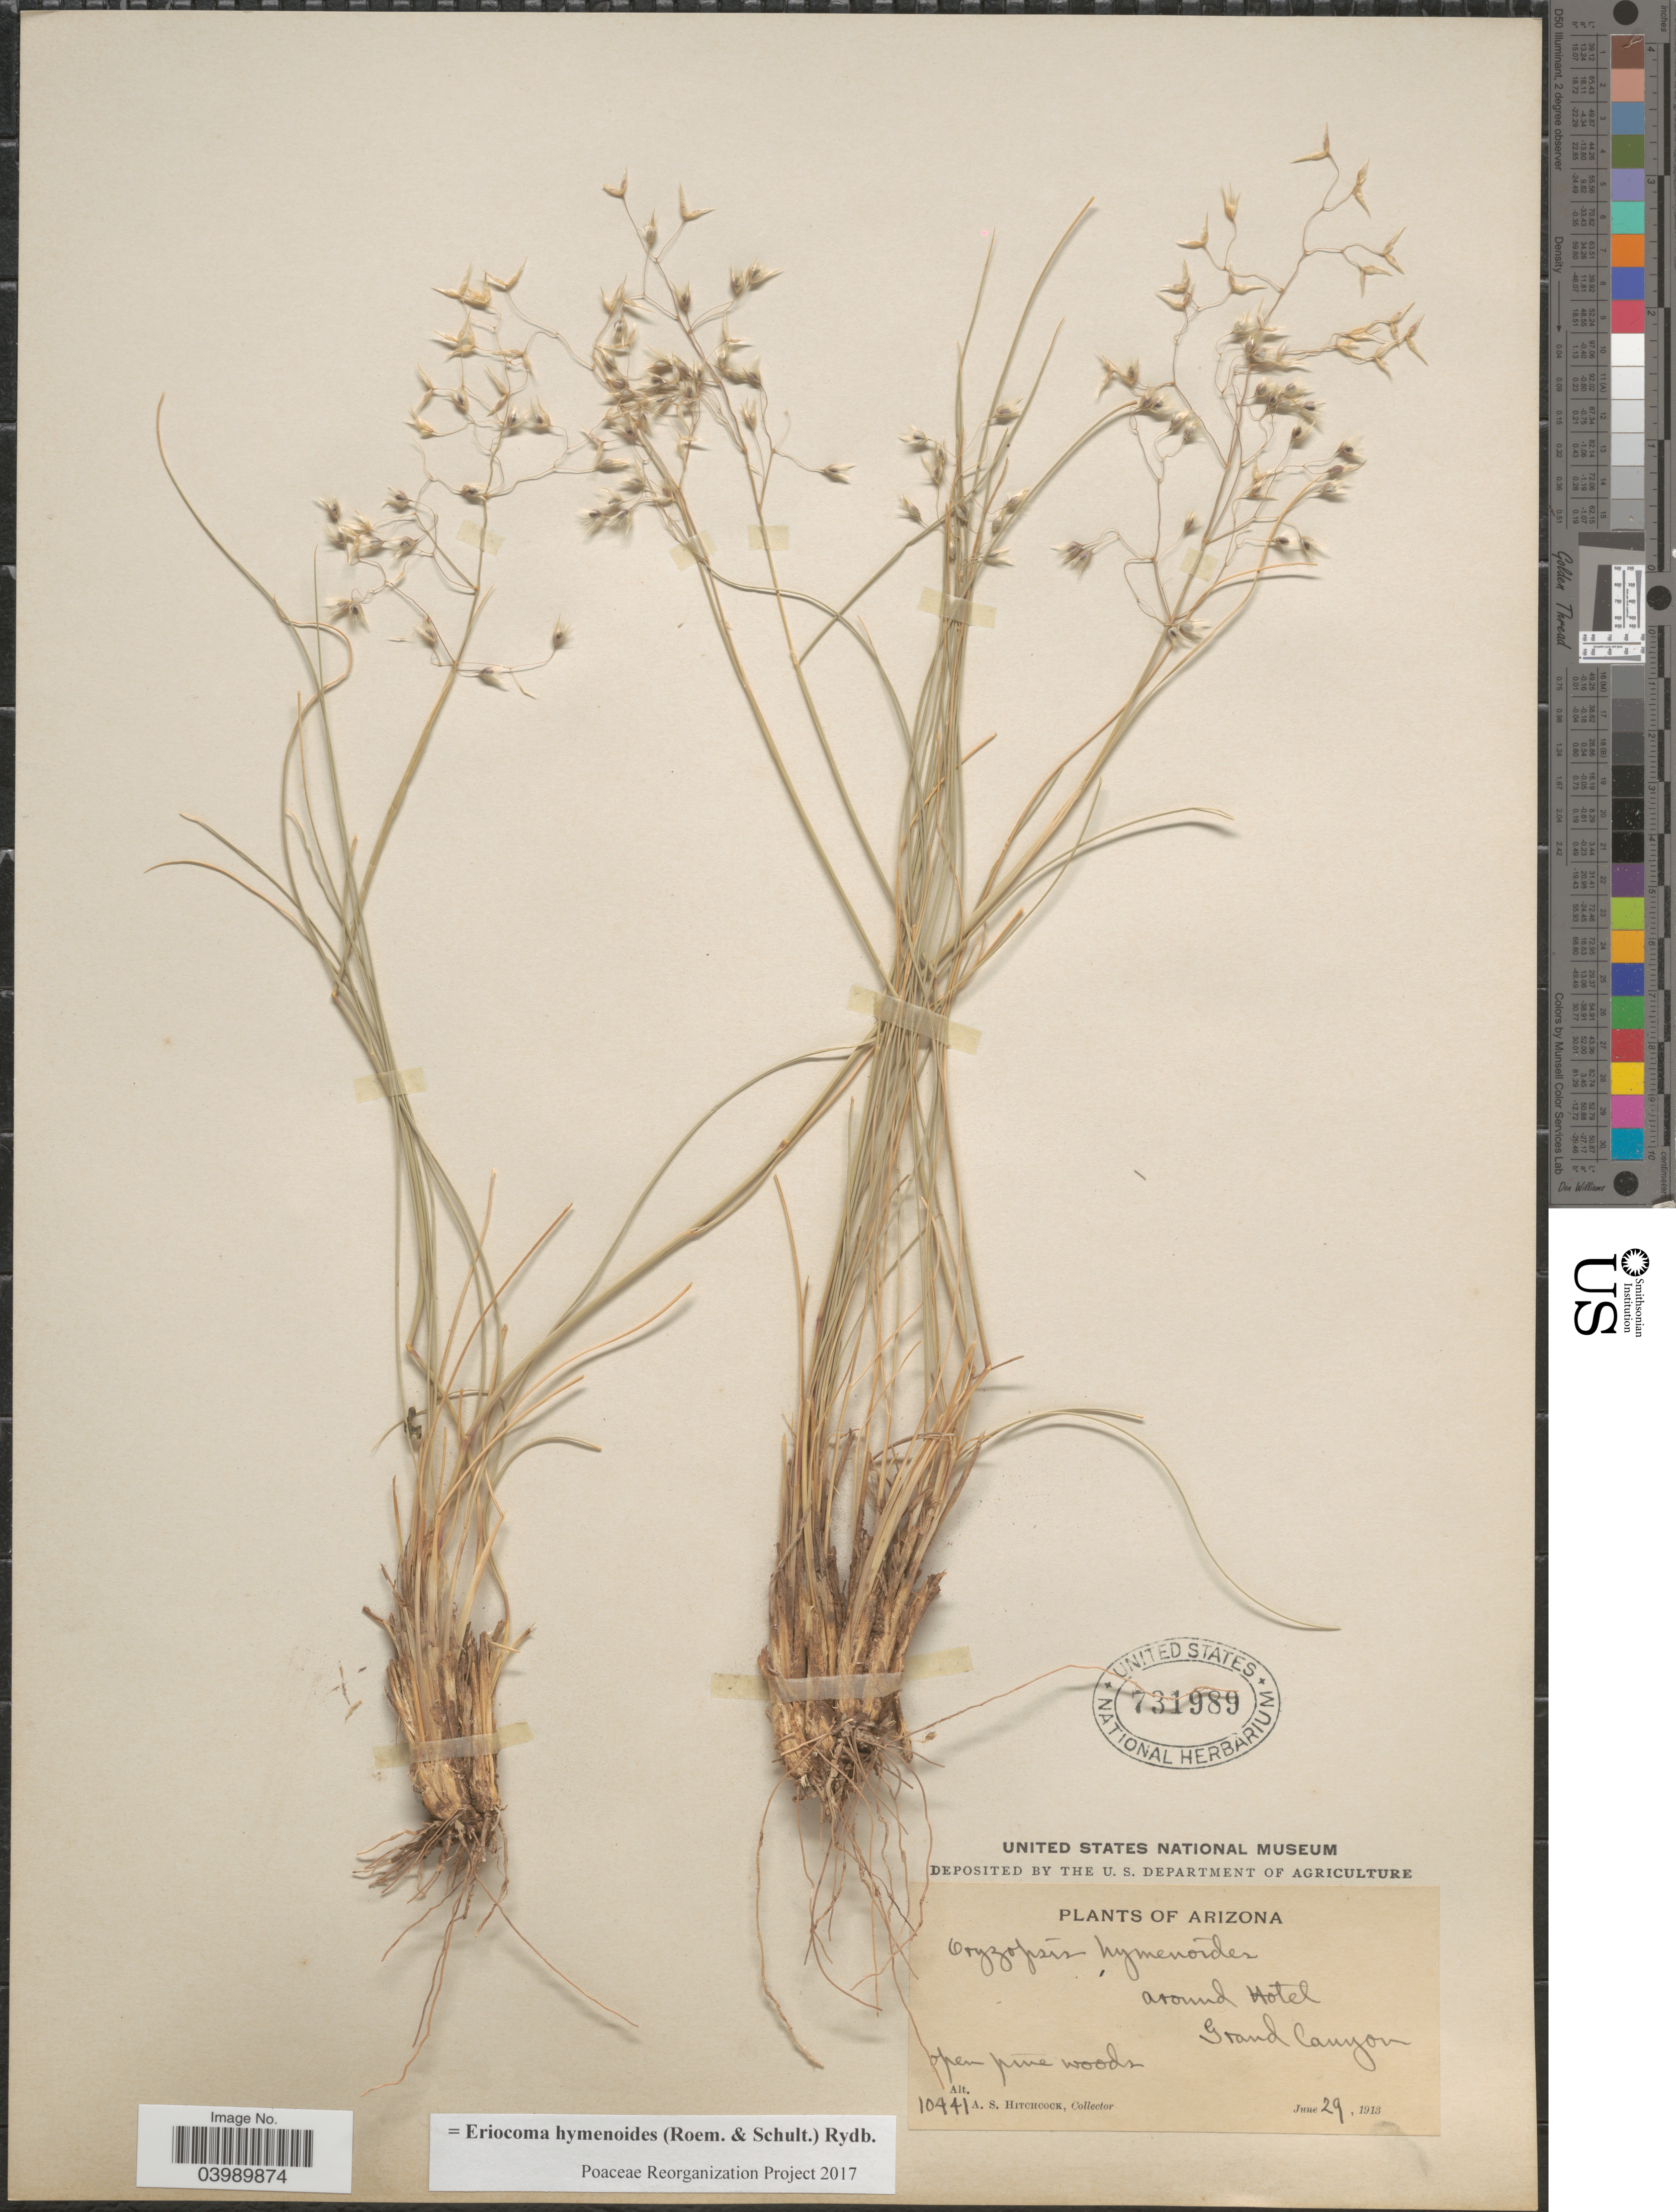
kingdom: Plantae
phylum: Tracheophyta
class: Liliopsida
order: Poales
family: Poaceae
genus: Eriocoma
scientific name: Eriocoma hymenoides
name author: (Roem. & Schult.) Rydb.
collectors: A. S. Hitchcock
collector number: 10441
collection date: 1913-06-29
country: United States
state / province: Arizona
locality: Around Hotel, Grand Canyon.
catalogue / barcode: US 731989